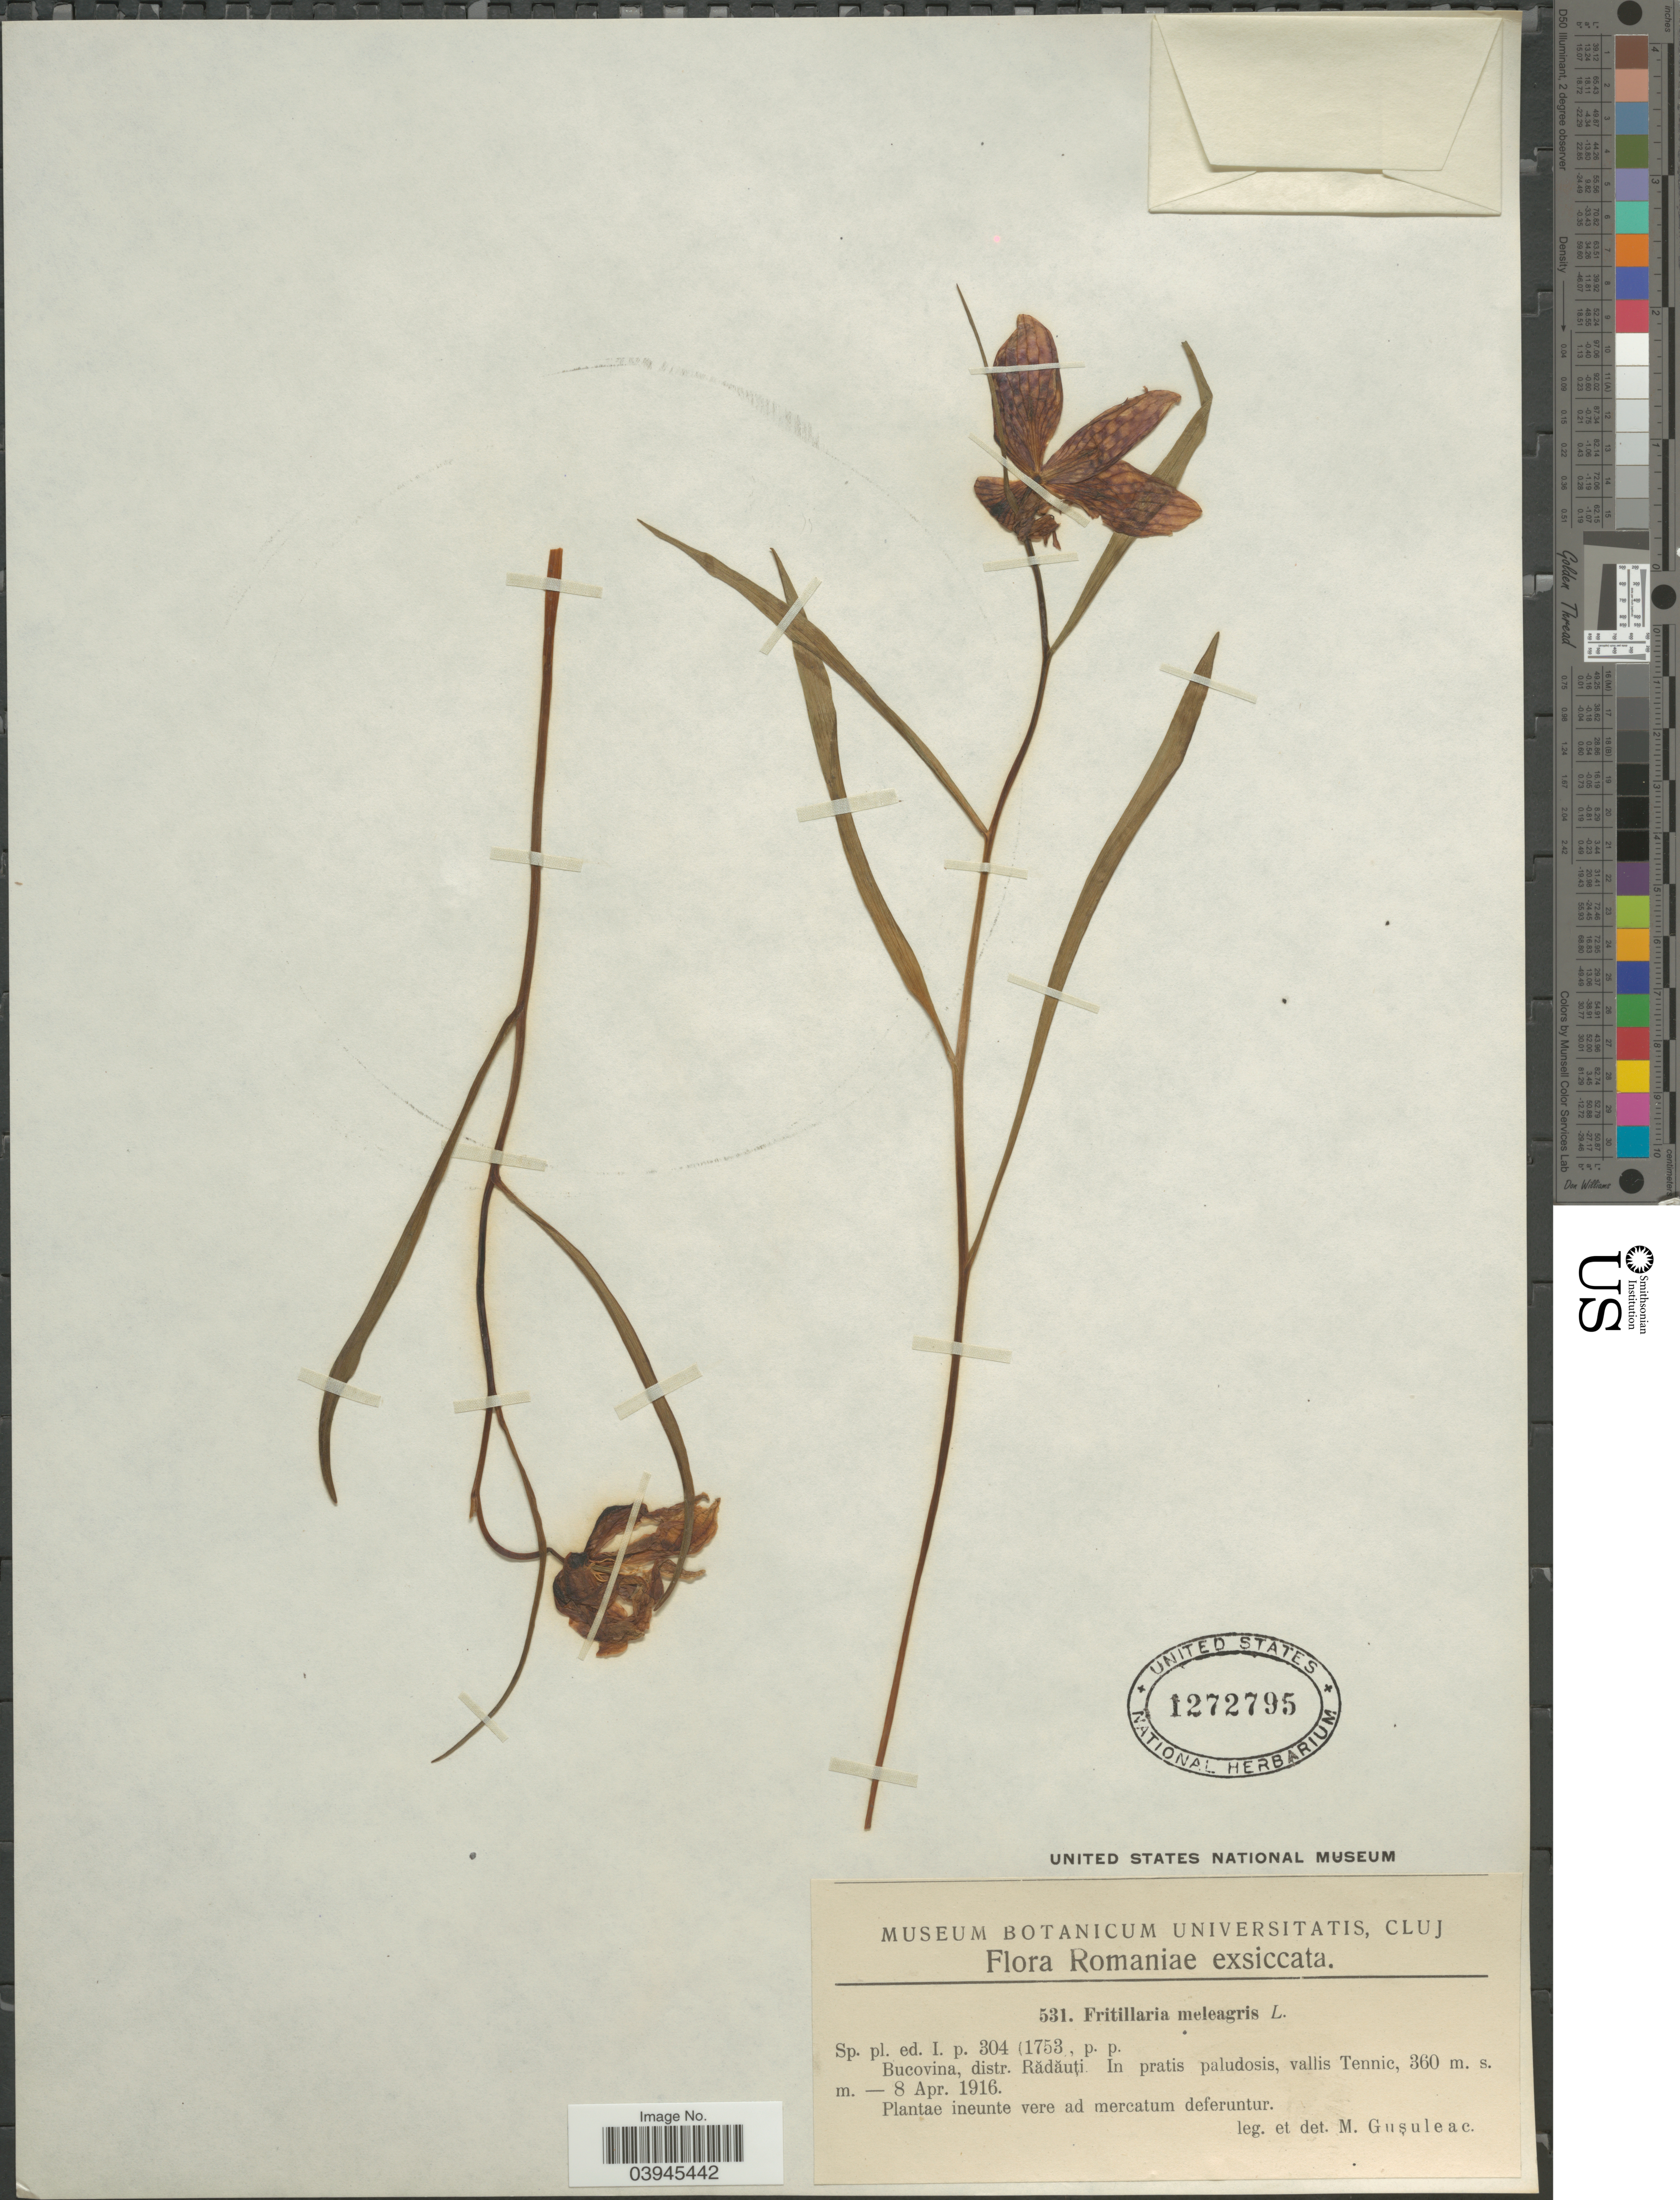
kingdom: Plantae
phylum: Tracheophyta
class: Liliopsida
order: Liliales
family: Liliaceae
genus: Fritillaria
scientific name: Fritillaria meleagris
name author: Lindl.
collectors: M. Guşuleac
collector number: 531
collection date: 1916-04-08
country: Romania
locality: Bucovina, distr. Rădăuţi. In pratis paludosis, vallis Tennic.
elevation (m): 360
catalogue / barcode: US 1272795